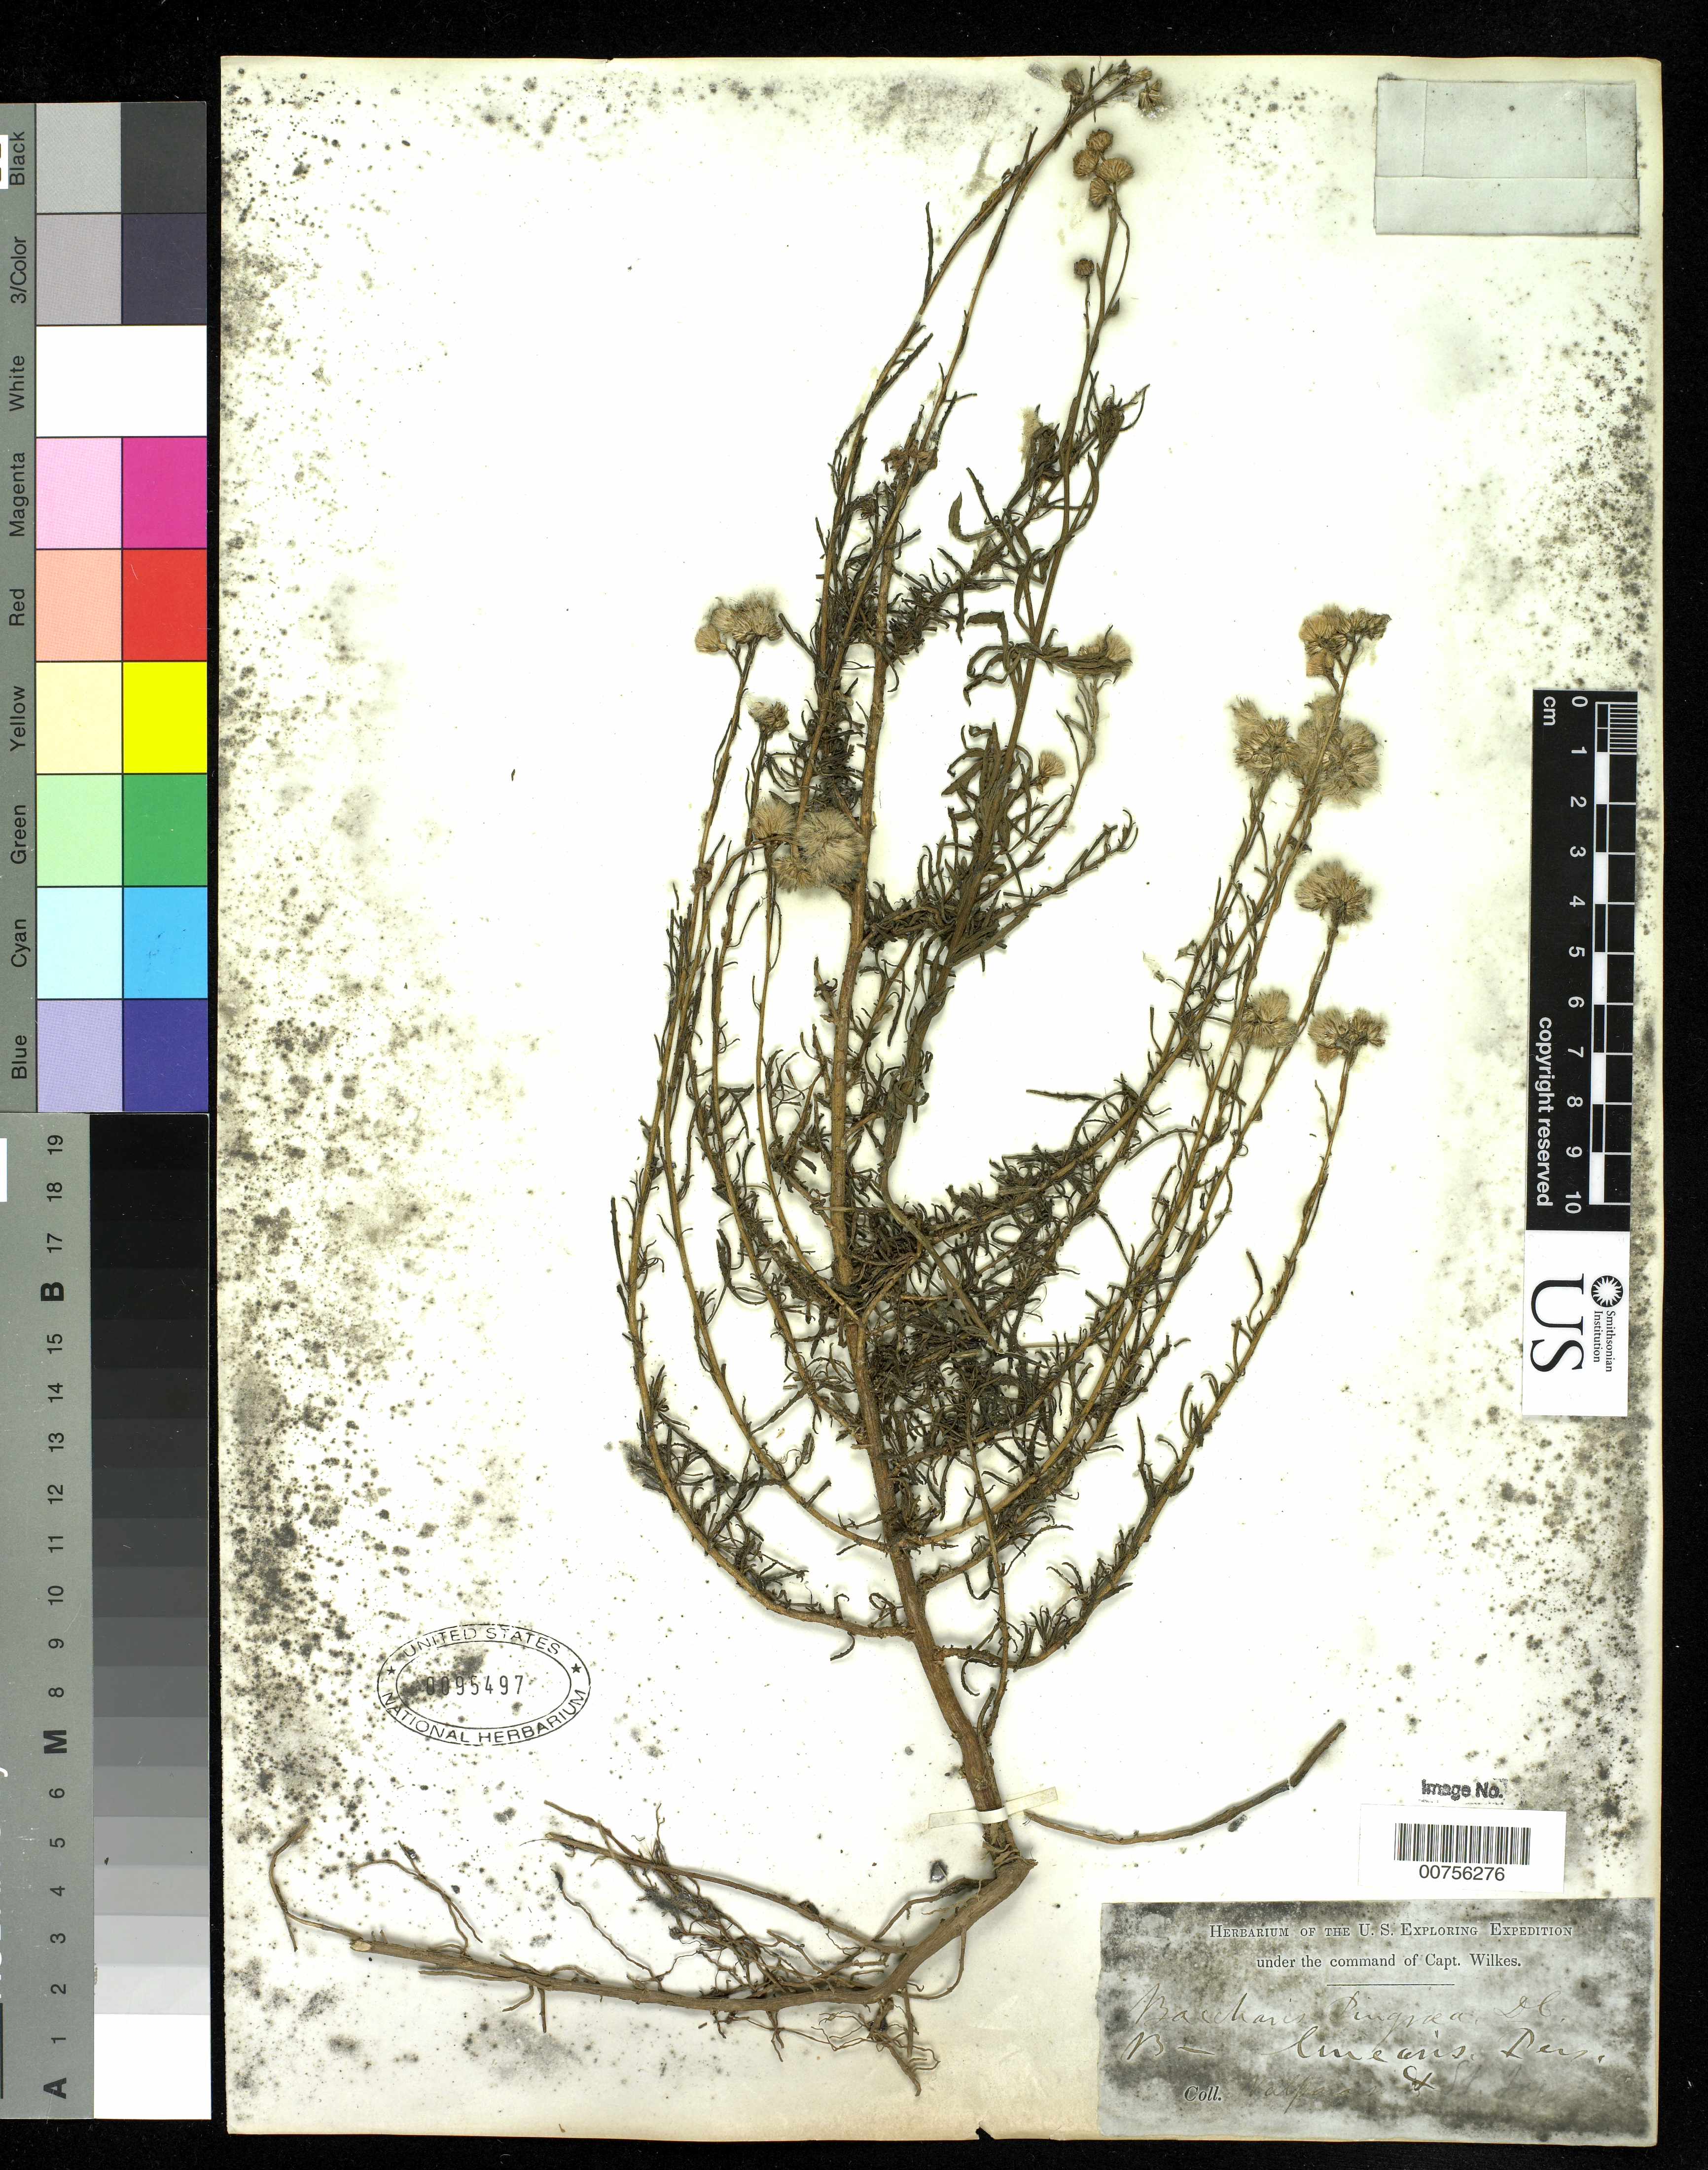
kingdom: Plantae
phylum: Tracheophyta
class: Magnoliopsida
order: Asterales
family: Asteraceae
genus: Baccharis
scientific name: Baccharis pingraea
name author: DC.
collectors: Wilkes Explor. Exped.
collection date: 1838/1842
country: Chile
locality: Valparaiso & St. Jago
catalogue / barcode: US 95497